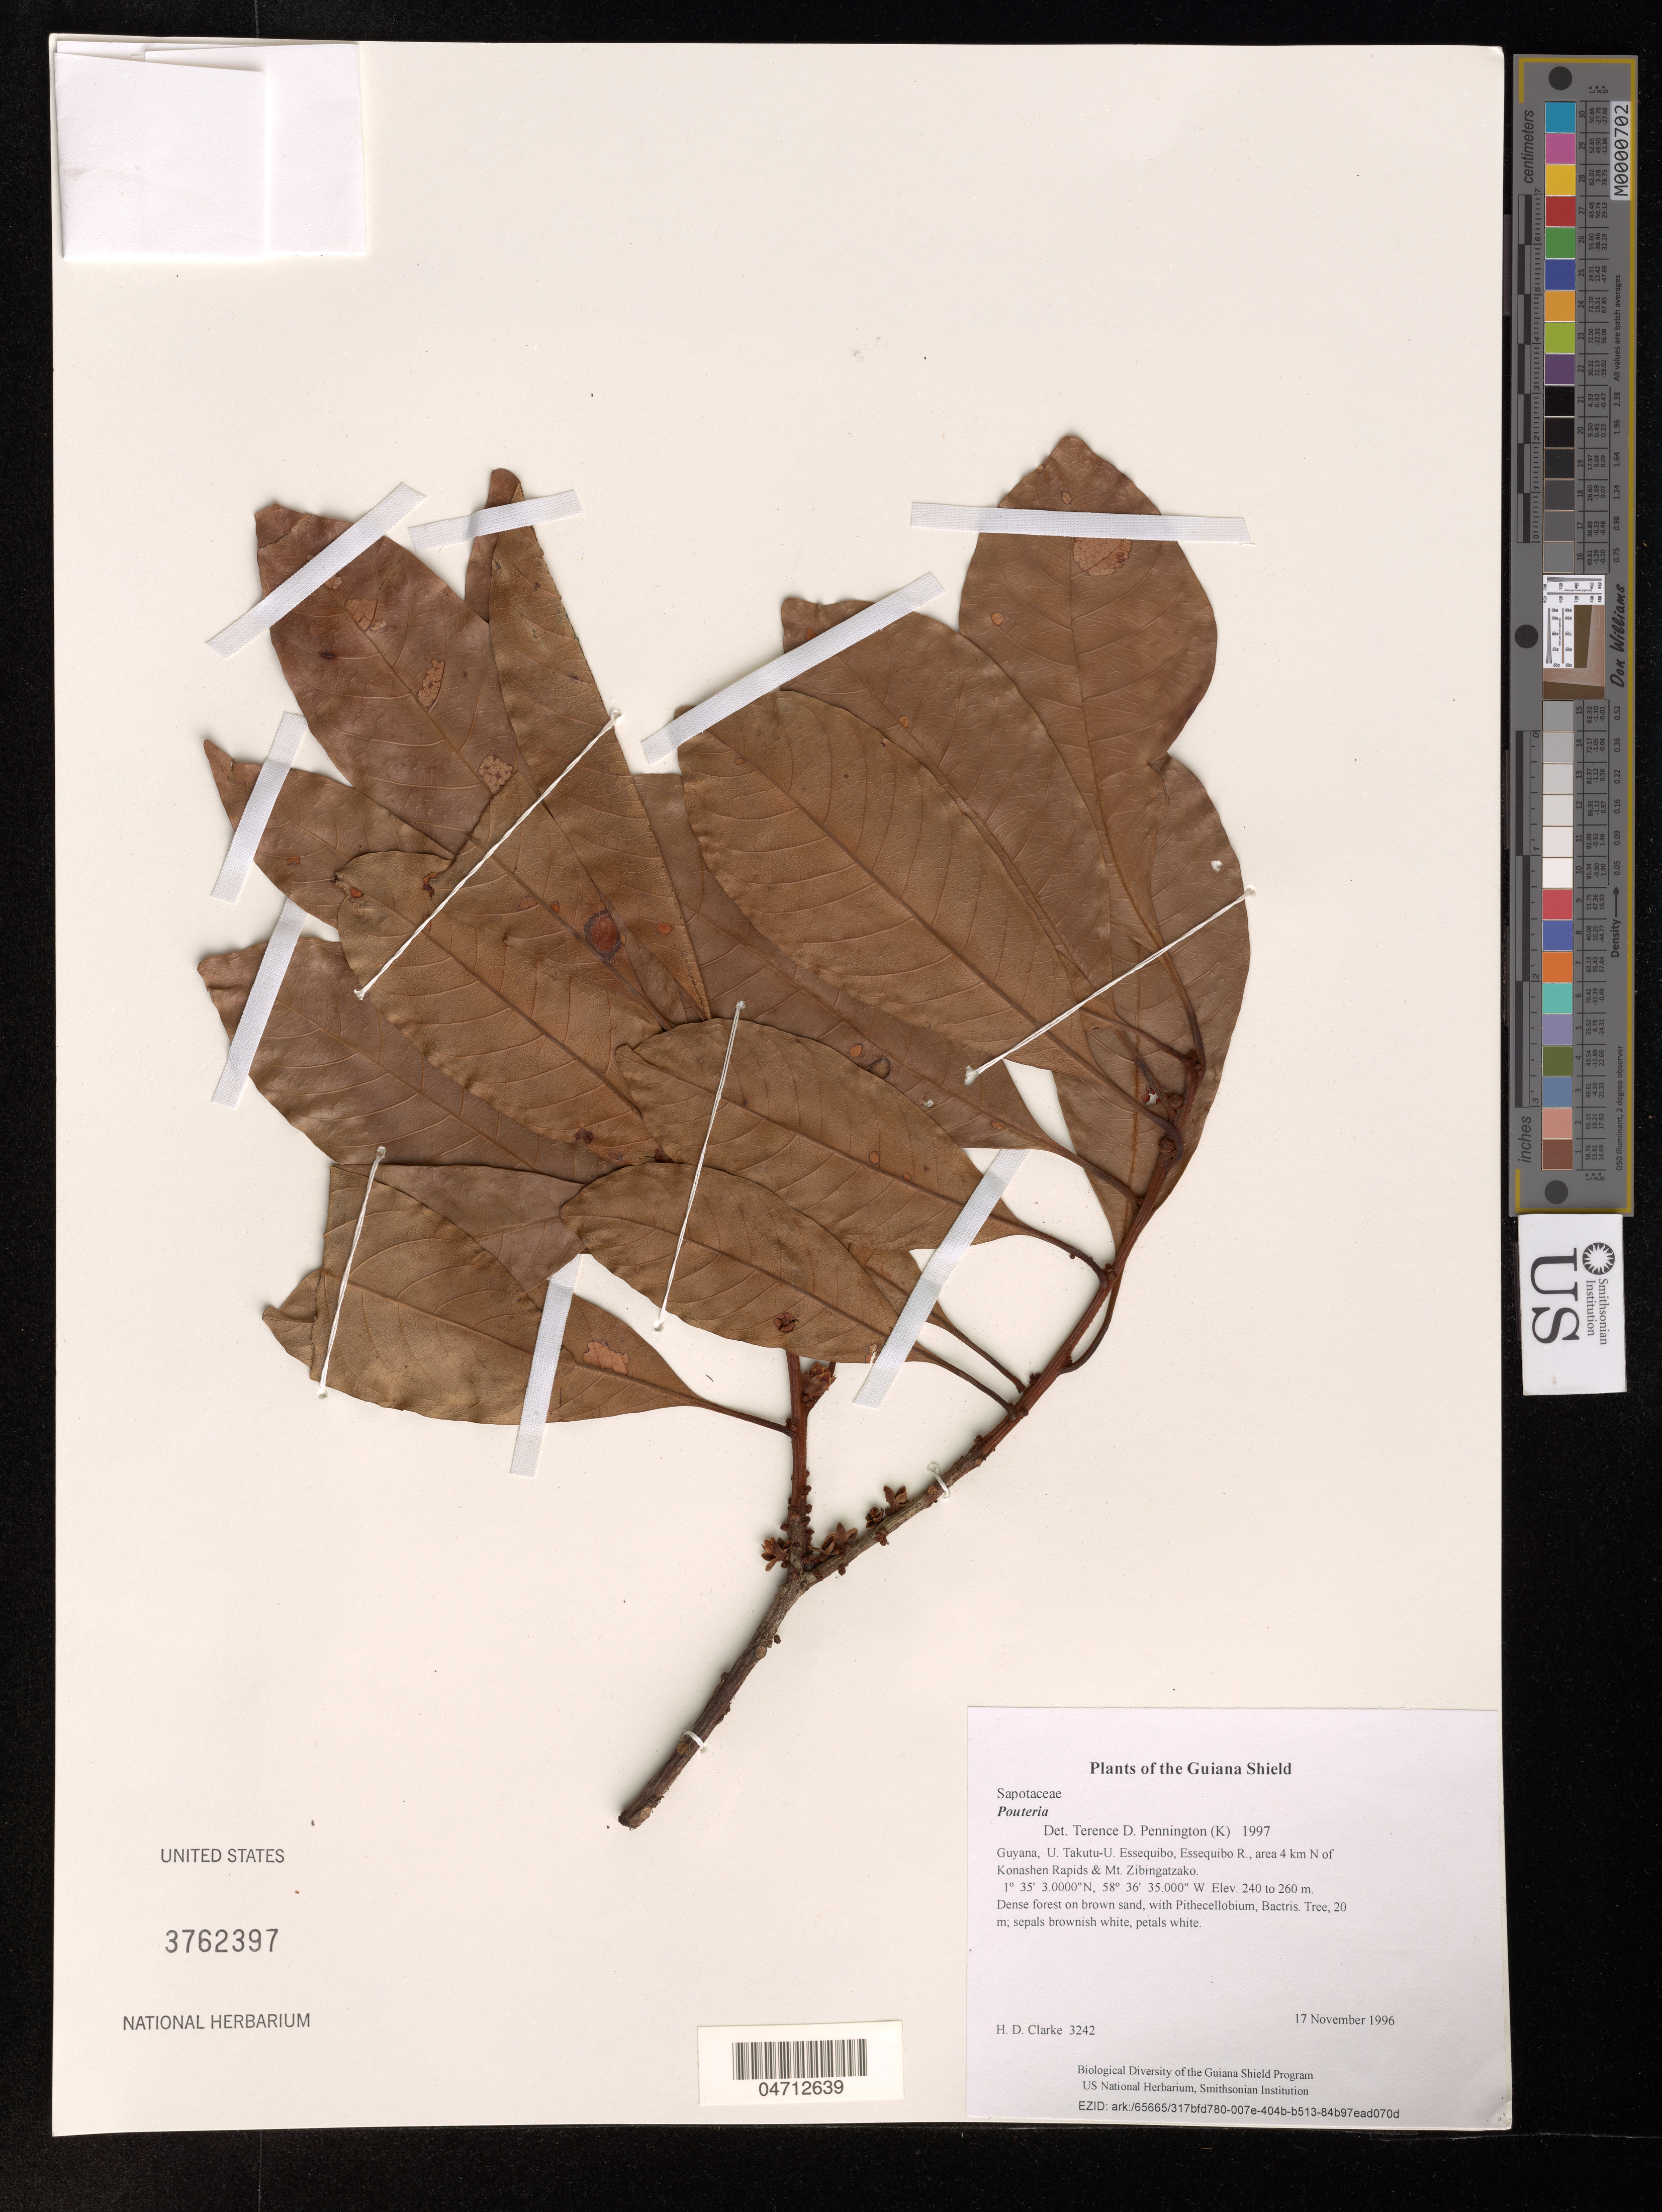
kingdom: Plantae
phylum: Tracheophyta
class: Magnoliopsida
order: Ericales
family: Sapotaceae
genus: Pouteria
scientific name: Pouteria sp.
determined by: Pennington, T. D., (K)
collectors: H. D. Clarke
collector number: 3242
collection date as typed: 17 November 1996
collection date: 1996-11-17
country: Guyana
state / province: U. Takutu-U. Essequibo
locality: Essequibo R., area 4 km N of Konashen Rapids & Mt. Zibingatzako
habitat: Dense forest on brown sand, with Pithecellobium, Bactris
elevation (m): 240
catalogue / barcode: US 3762397